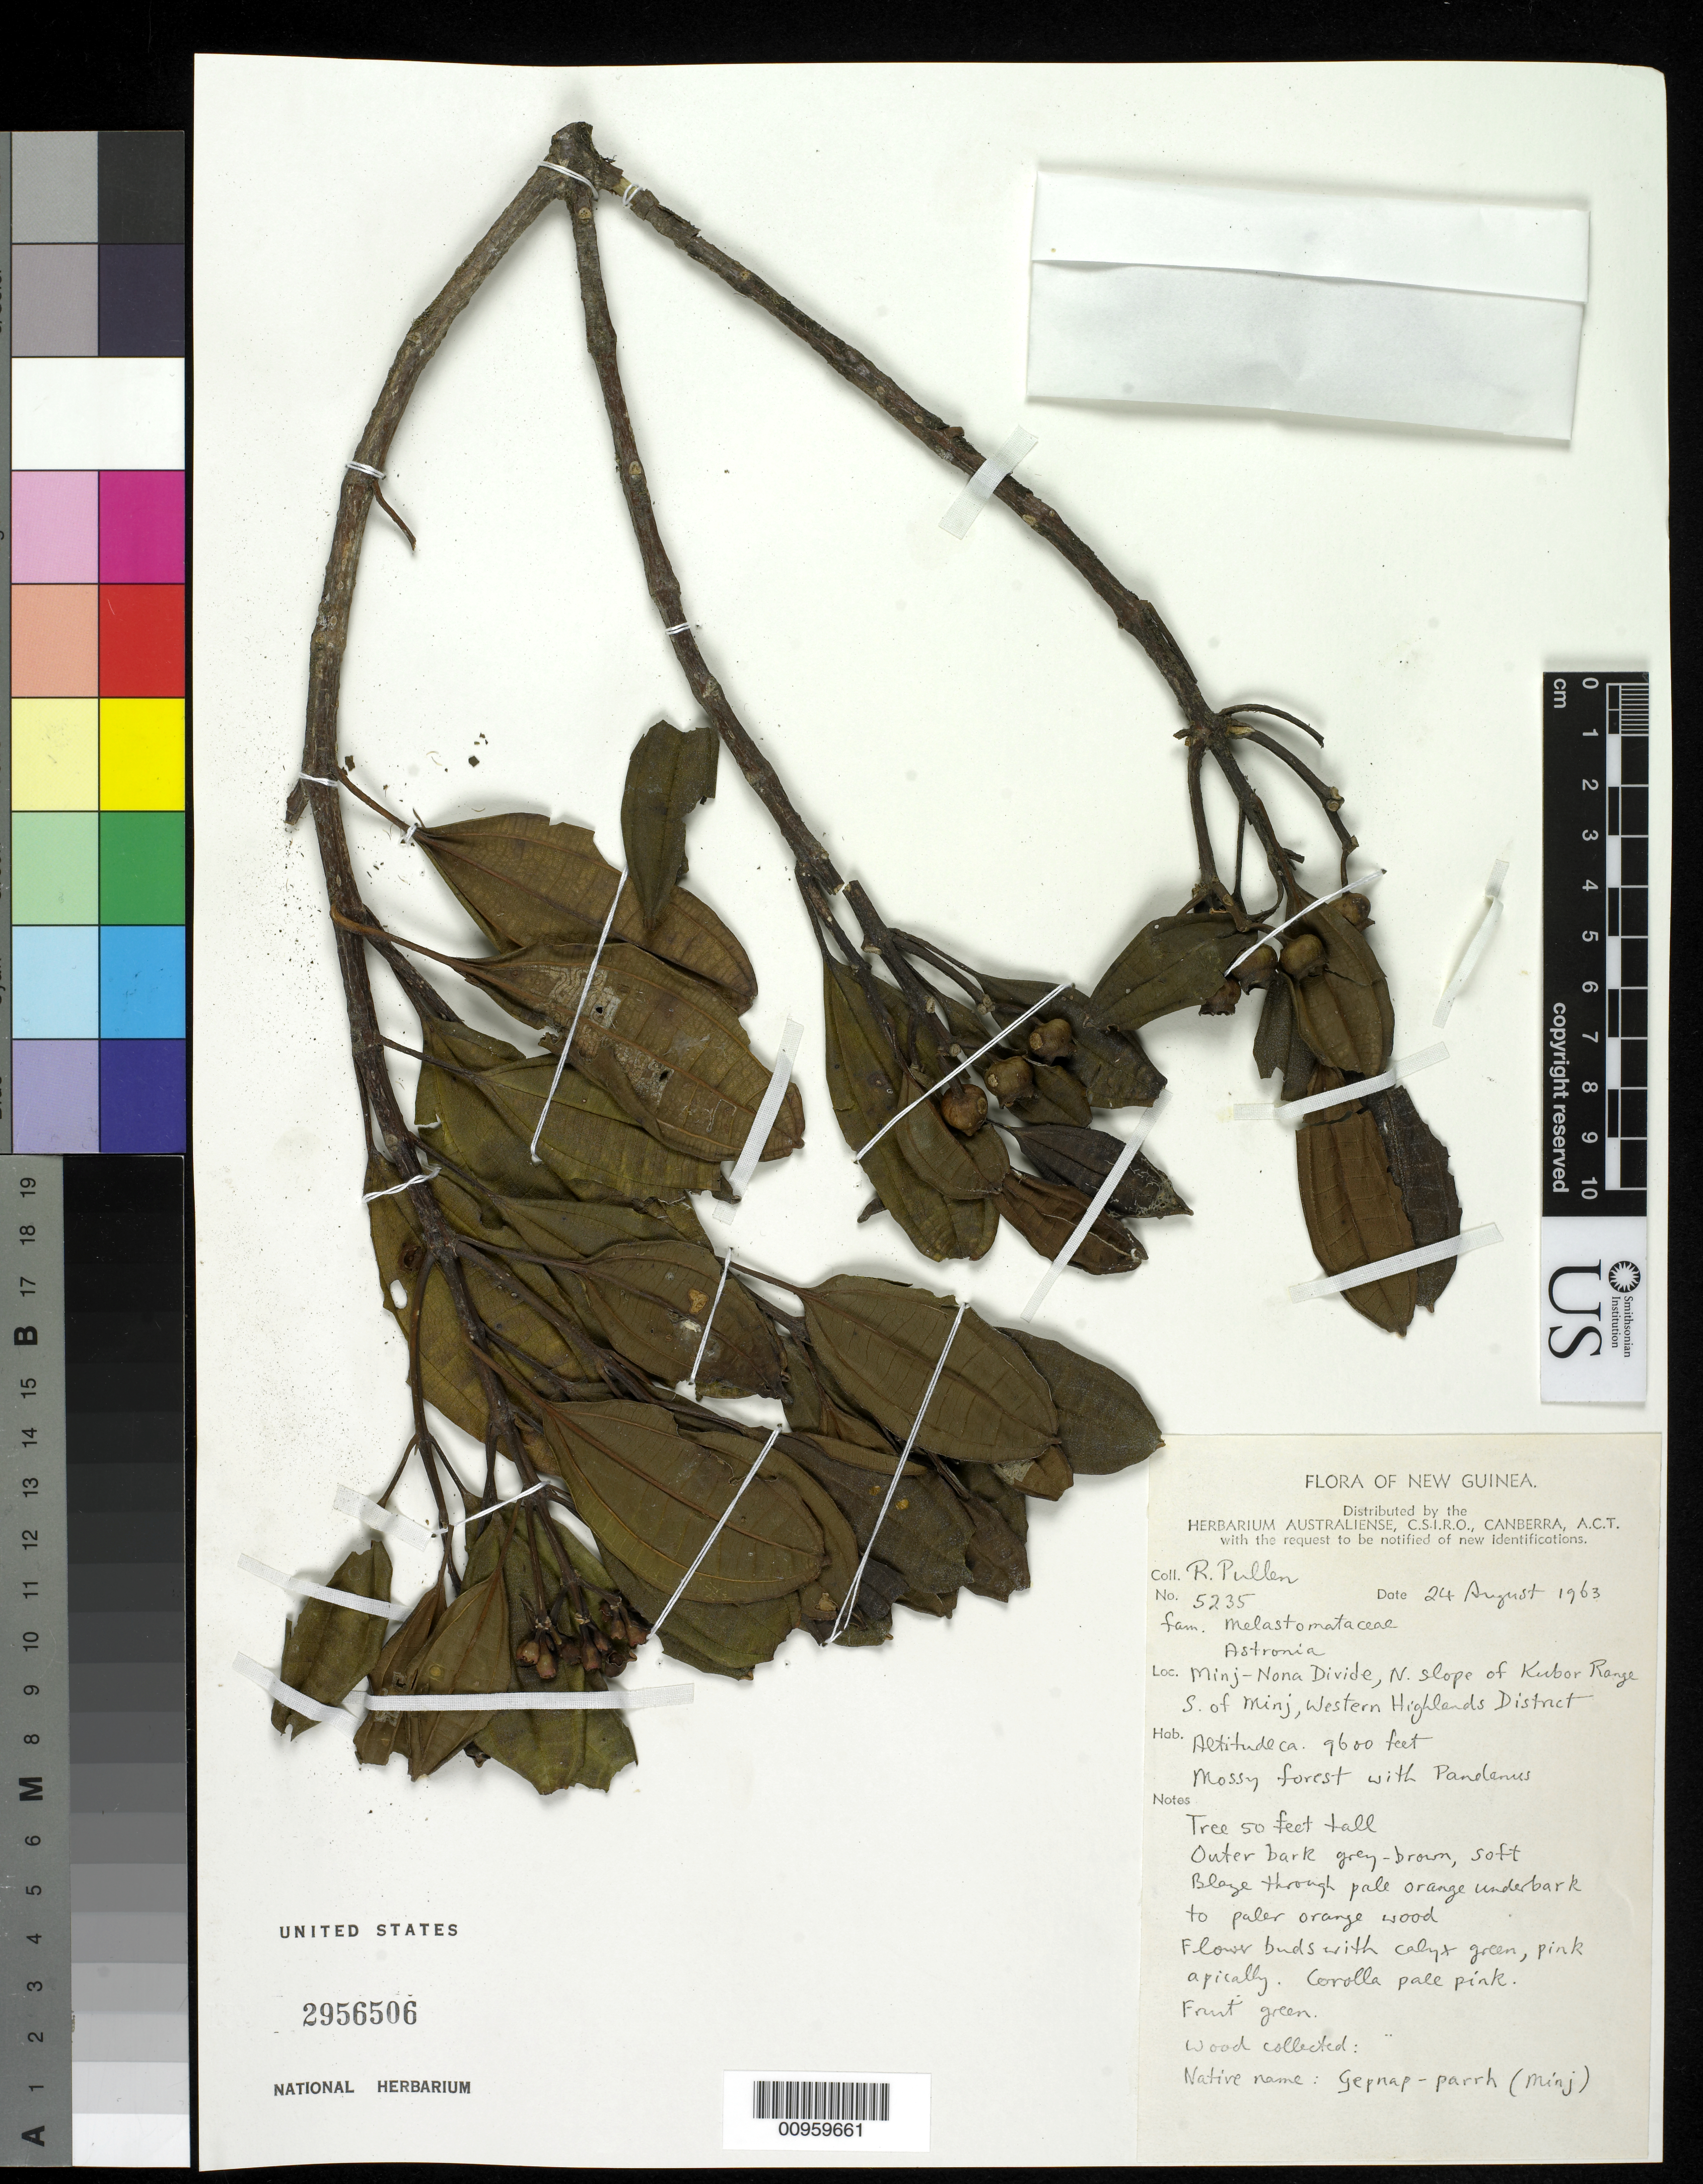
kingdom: Plantae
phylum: Tracheophyta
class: Magnoliopsida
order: Myrtales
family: Melastomataceae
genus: Astronia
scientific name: Astronia sp.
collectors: R. Pullen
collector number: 5235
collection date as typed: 24 Aug 1963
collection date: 1963-08-24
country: Papua New Guinea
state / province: Western Highlands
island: New Guinea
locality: Minj-Nona Divide, N. slope Kubor Range, S. of Minj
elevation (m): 2926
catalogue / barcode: US 2956506